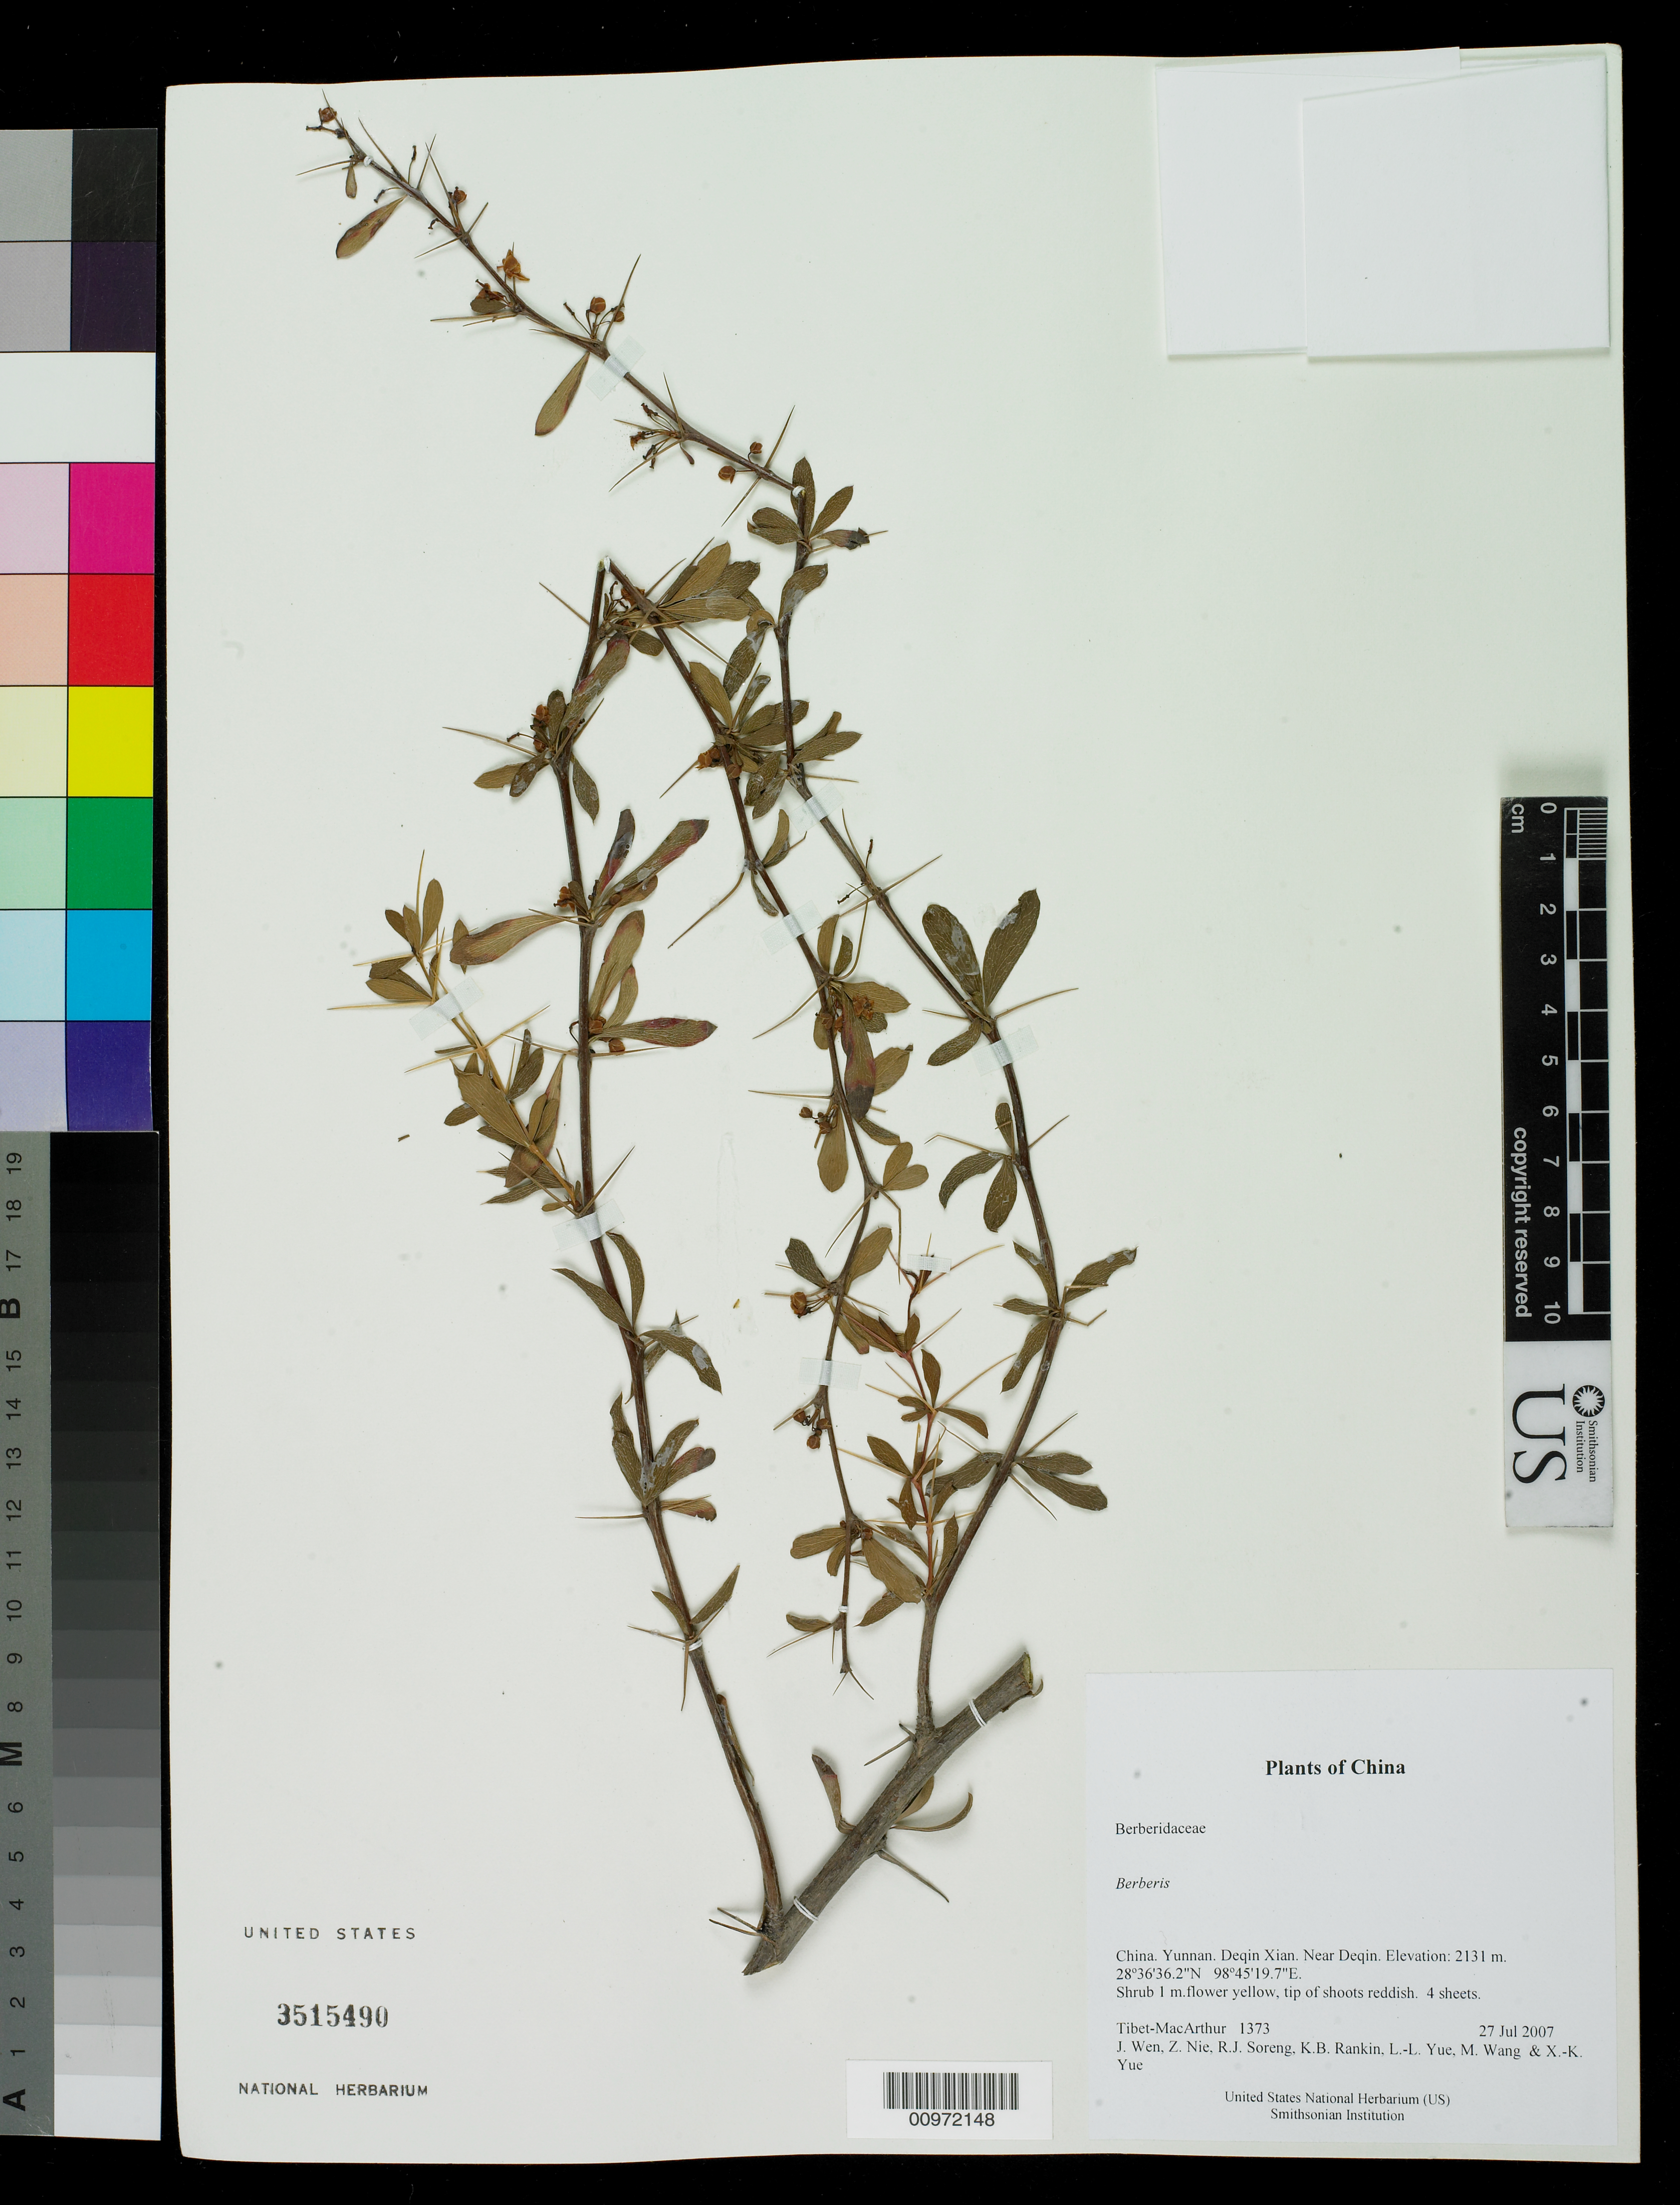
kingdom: Plantae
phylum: Tracheophyta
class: Magnoliopsida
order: Ranunculales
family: Berberidaceae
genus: Berberis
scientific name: Berberis sp.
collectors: Tibet-MacArthur, J. Wen, Z. Nie, R. J. Soreng, K. Rankin, L. Yue, M. Wang & X. Yue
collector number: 1373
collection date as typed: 27 Jul 2007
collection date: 2007-07-27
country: China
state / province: Yunnan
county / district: Deqin Xian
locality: Near Deqin.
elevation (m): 2131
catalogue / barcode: US 3515490